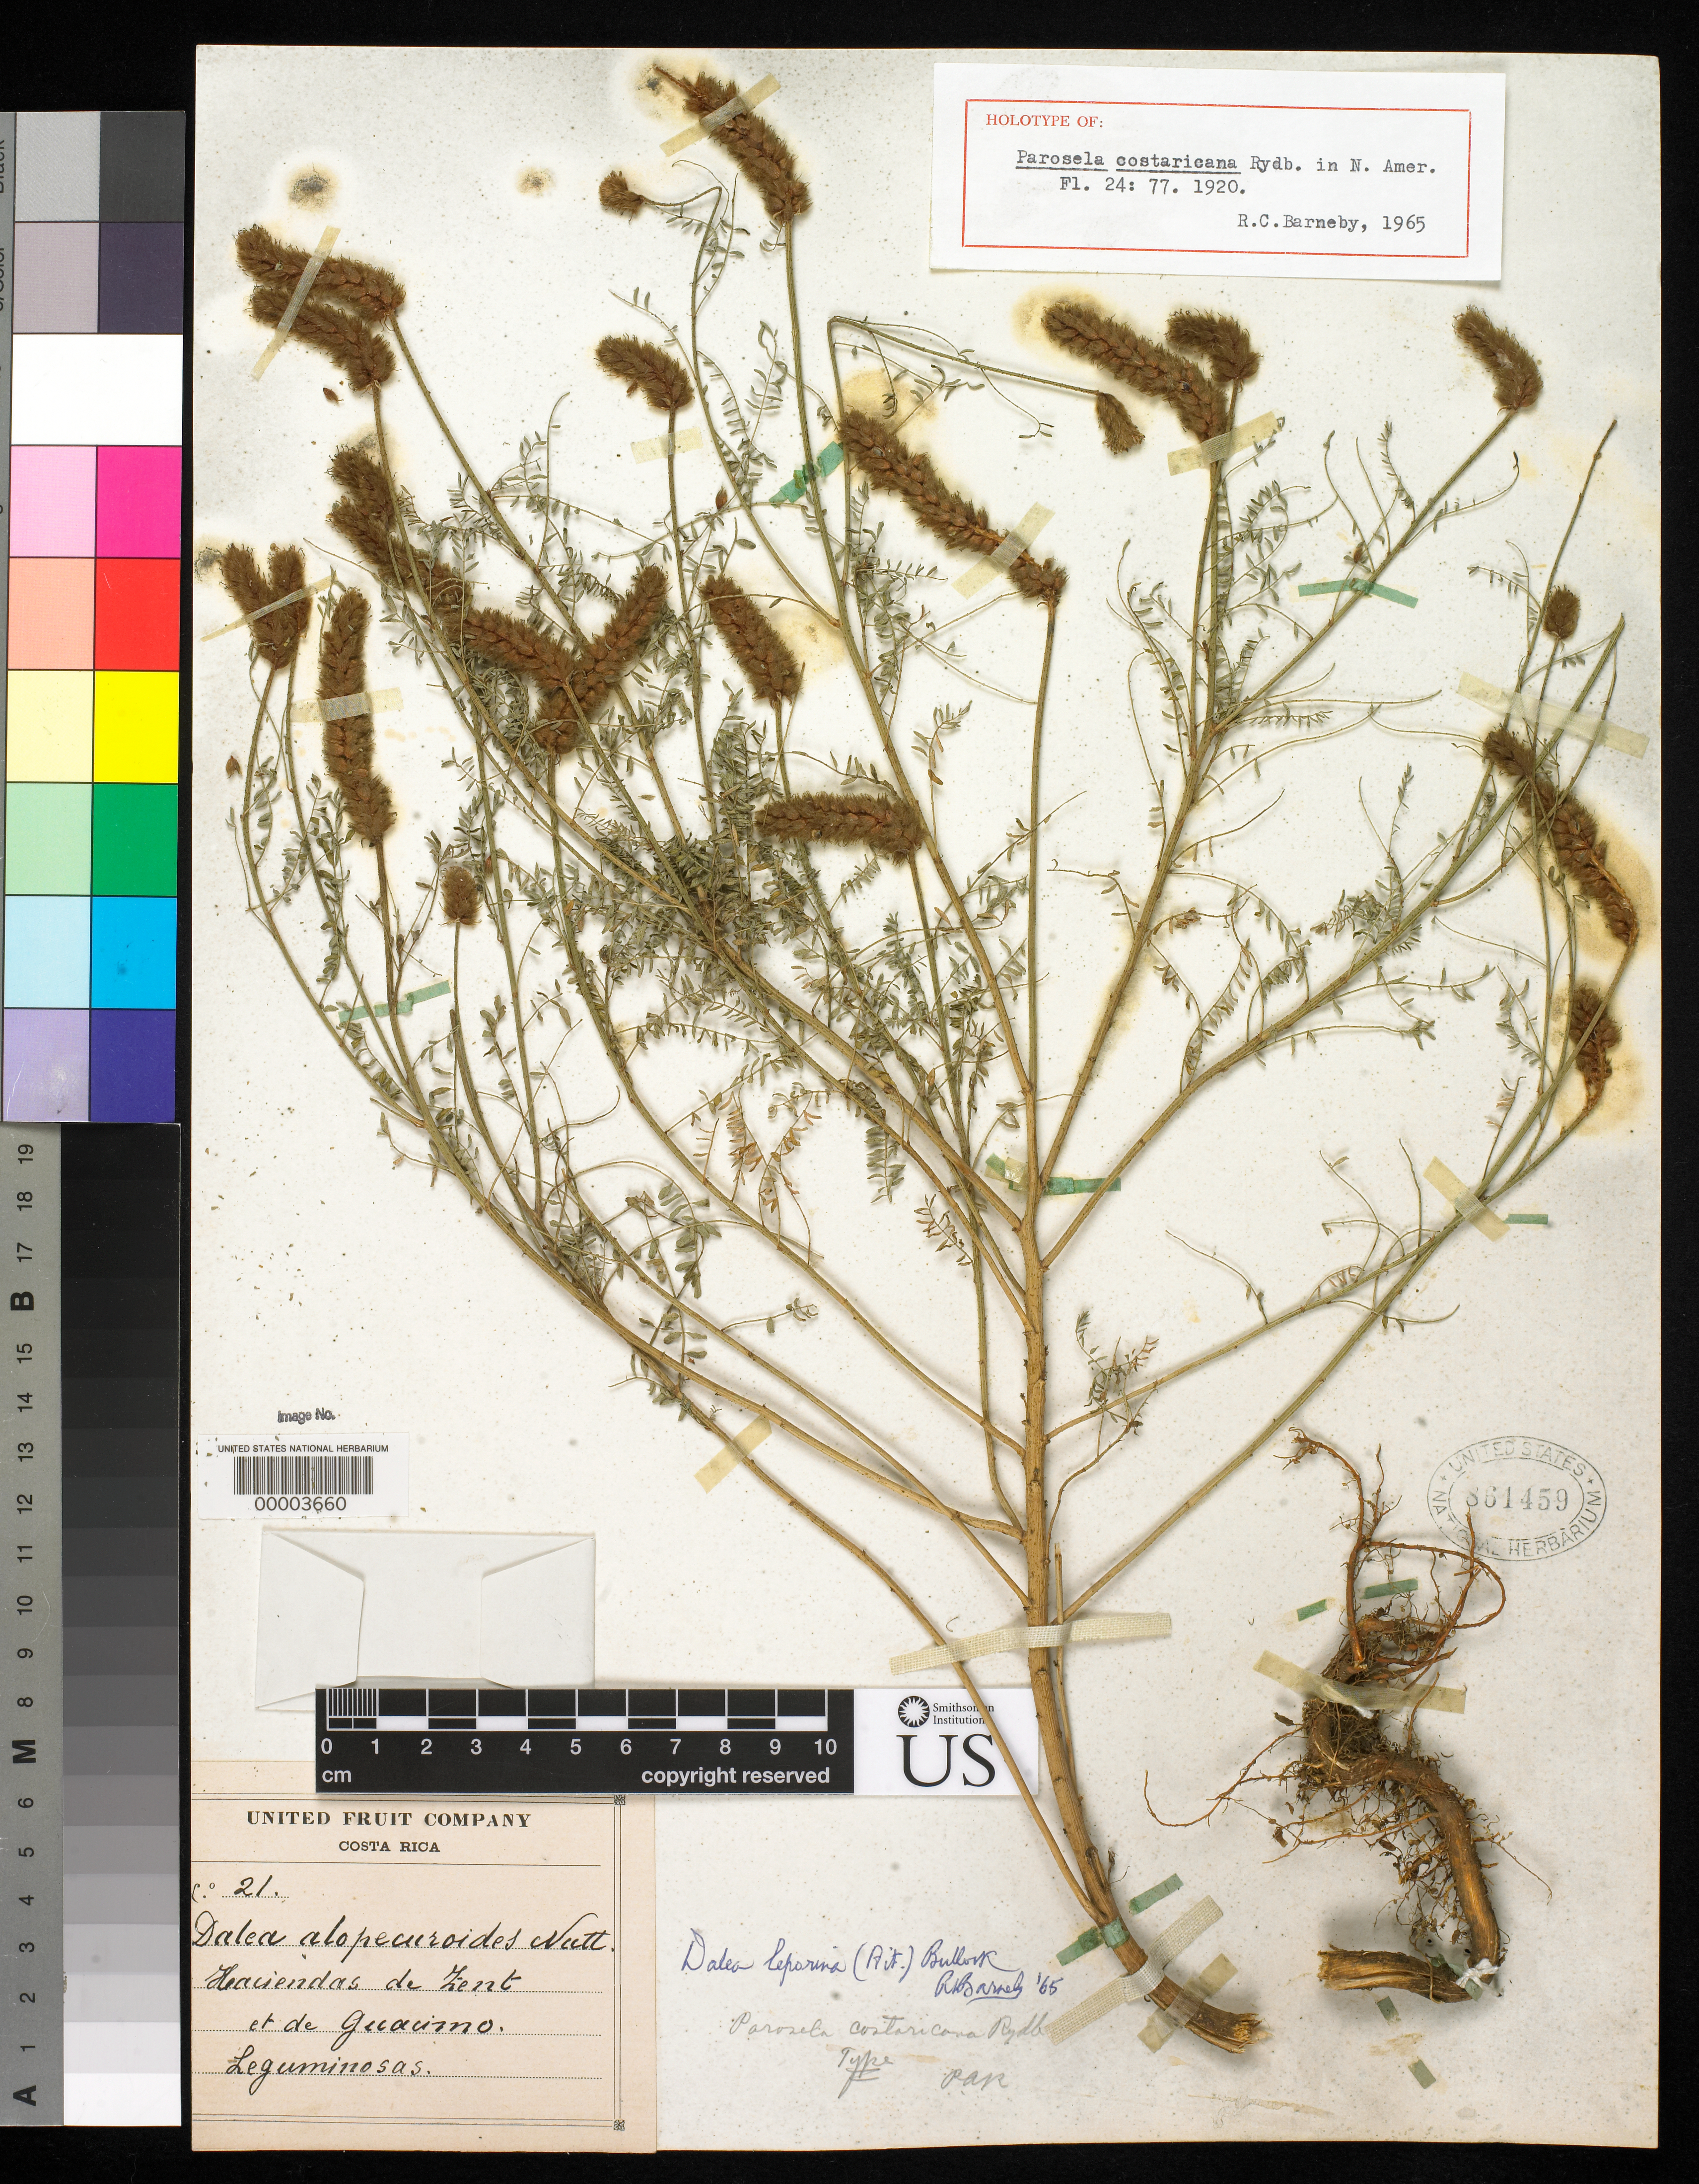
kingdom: Plantae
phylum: Tracheophyta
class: Magnoliopsida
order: Fabales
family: Fabaceae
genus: Parosela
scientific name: Parosela costaricana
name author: Rydb.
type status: Holotype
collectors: United Fruit Co.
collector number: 21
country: Costa Rica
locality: Hacienda de Zent et de Guacimo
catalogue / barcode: US 861459